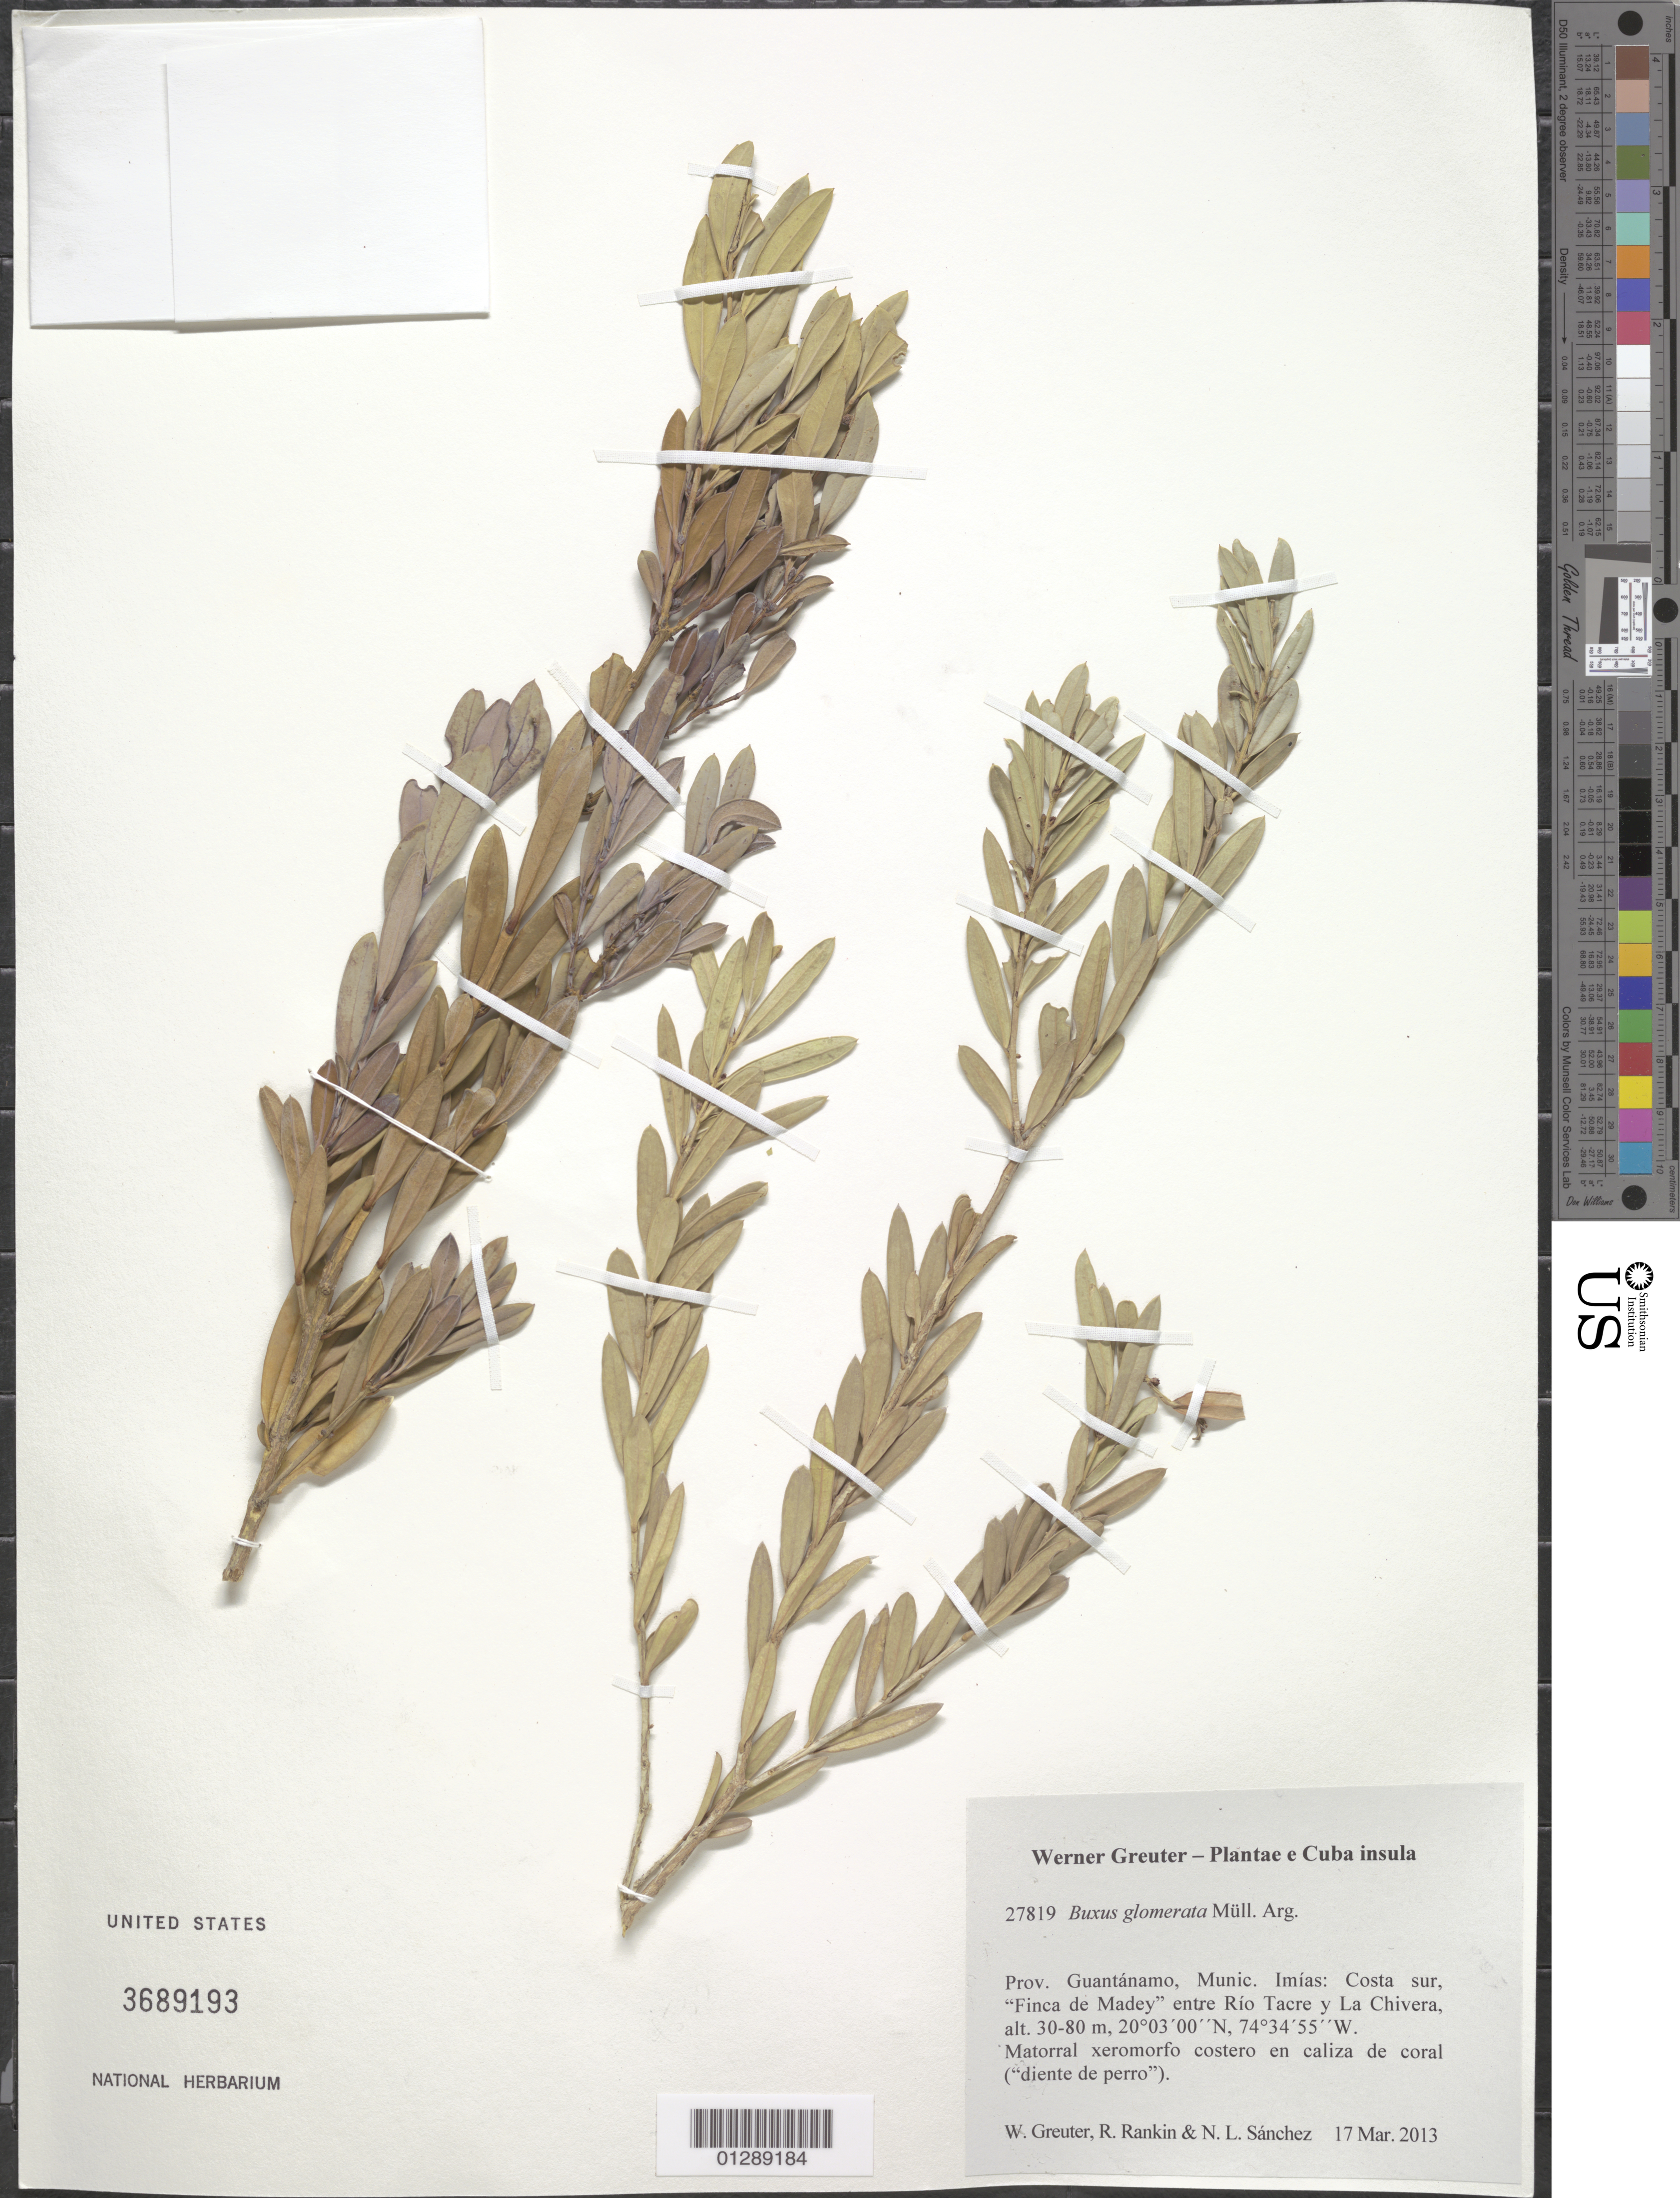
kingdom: Plantae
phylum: Tracheophyta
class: Magnoliopsida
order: Buxales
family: Buxaceae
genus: Buxus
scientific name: Buxus glomerata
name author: (Griseb.) Müll. Arg.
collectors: W. R. Greuter, R. Rankin Rodriguez & N. Sanchez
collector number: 27819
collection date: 2013-03-17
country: Cuba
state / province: Guantanamo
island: Cuba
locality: Munic. Imías: Costa sur "Finca de Madey" entre Río Tacre y La Chivera.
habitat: Matorral xeromorfo costero en caliza de coral ("diente de perro").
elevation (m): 30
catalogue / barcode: US 3689193